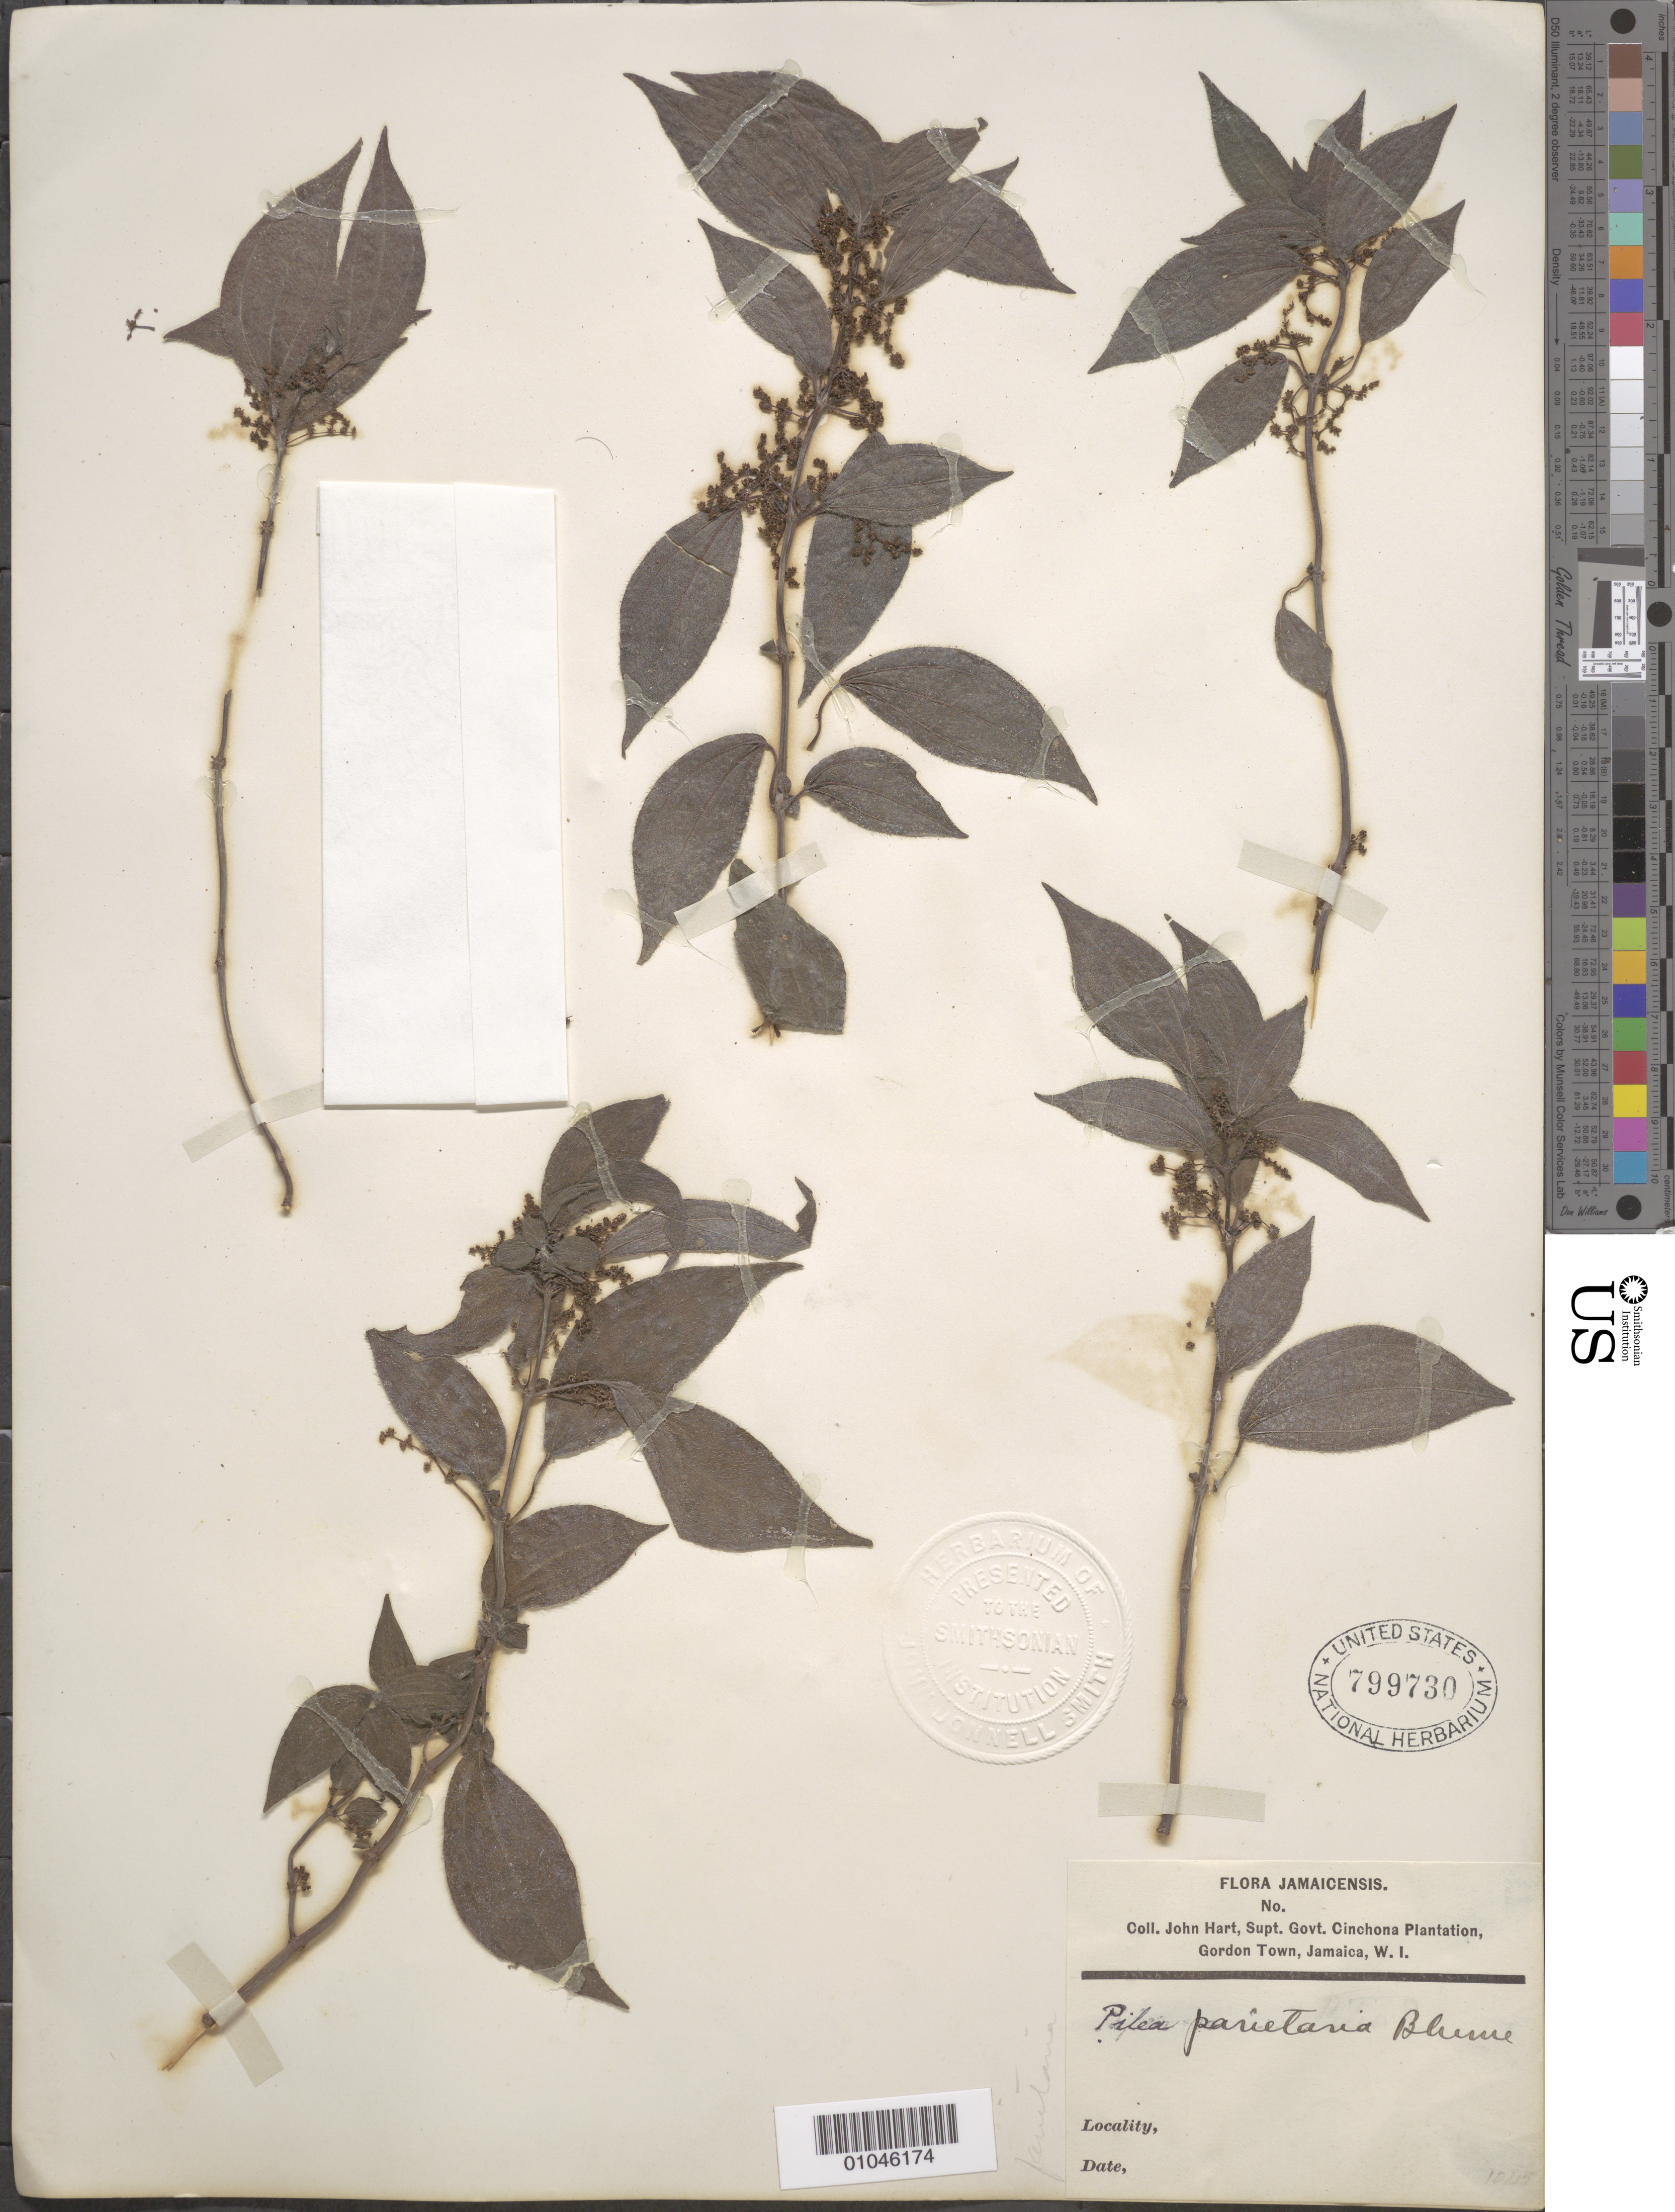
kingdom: Plantae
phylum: Tracheophyta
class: Magnoliopsida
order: Rosales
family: Urticaceae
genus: Pilea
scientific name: Pilea parietaria var. parietaria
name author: (L.) Blume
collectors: J. Hart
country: Jamaica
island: Jamaica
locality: Gordontown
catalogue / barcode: US 799730